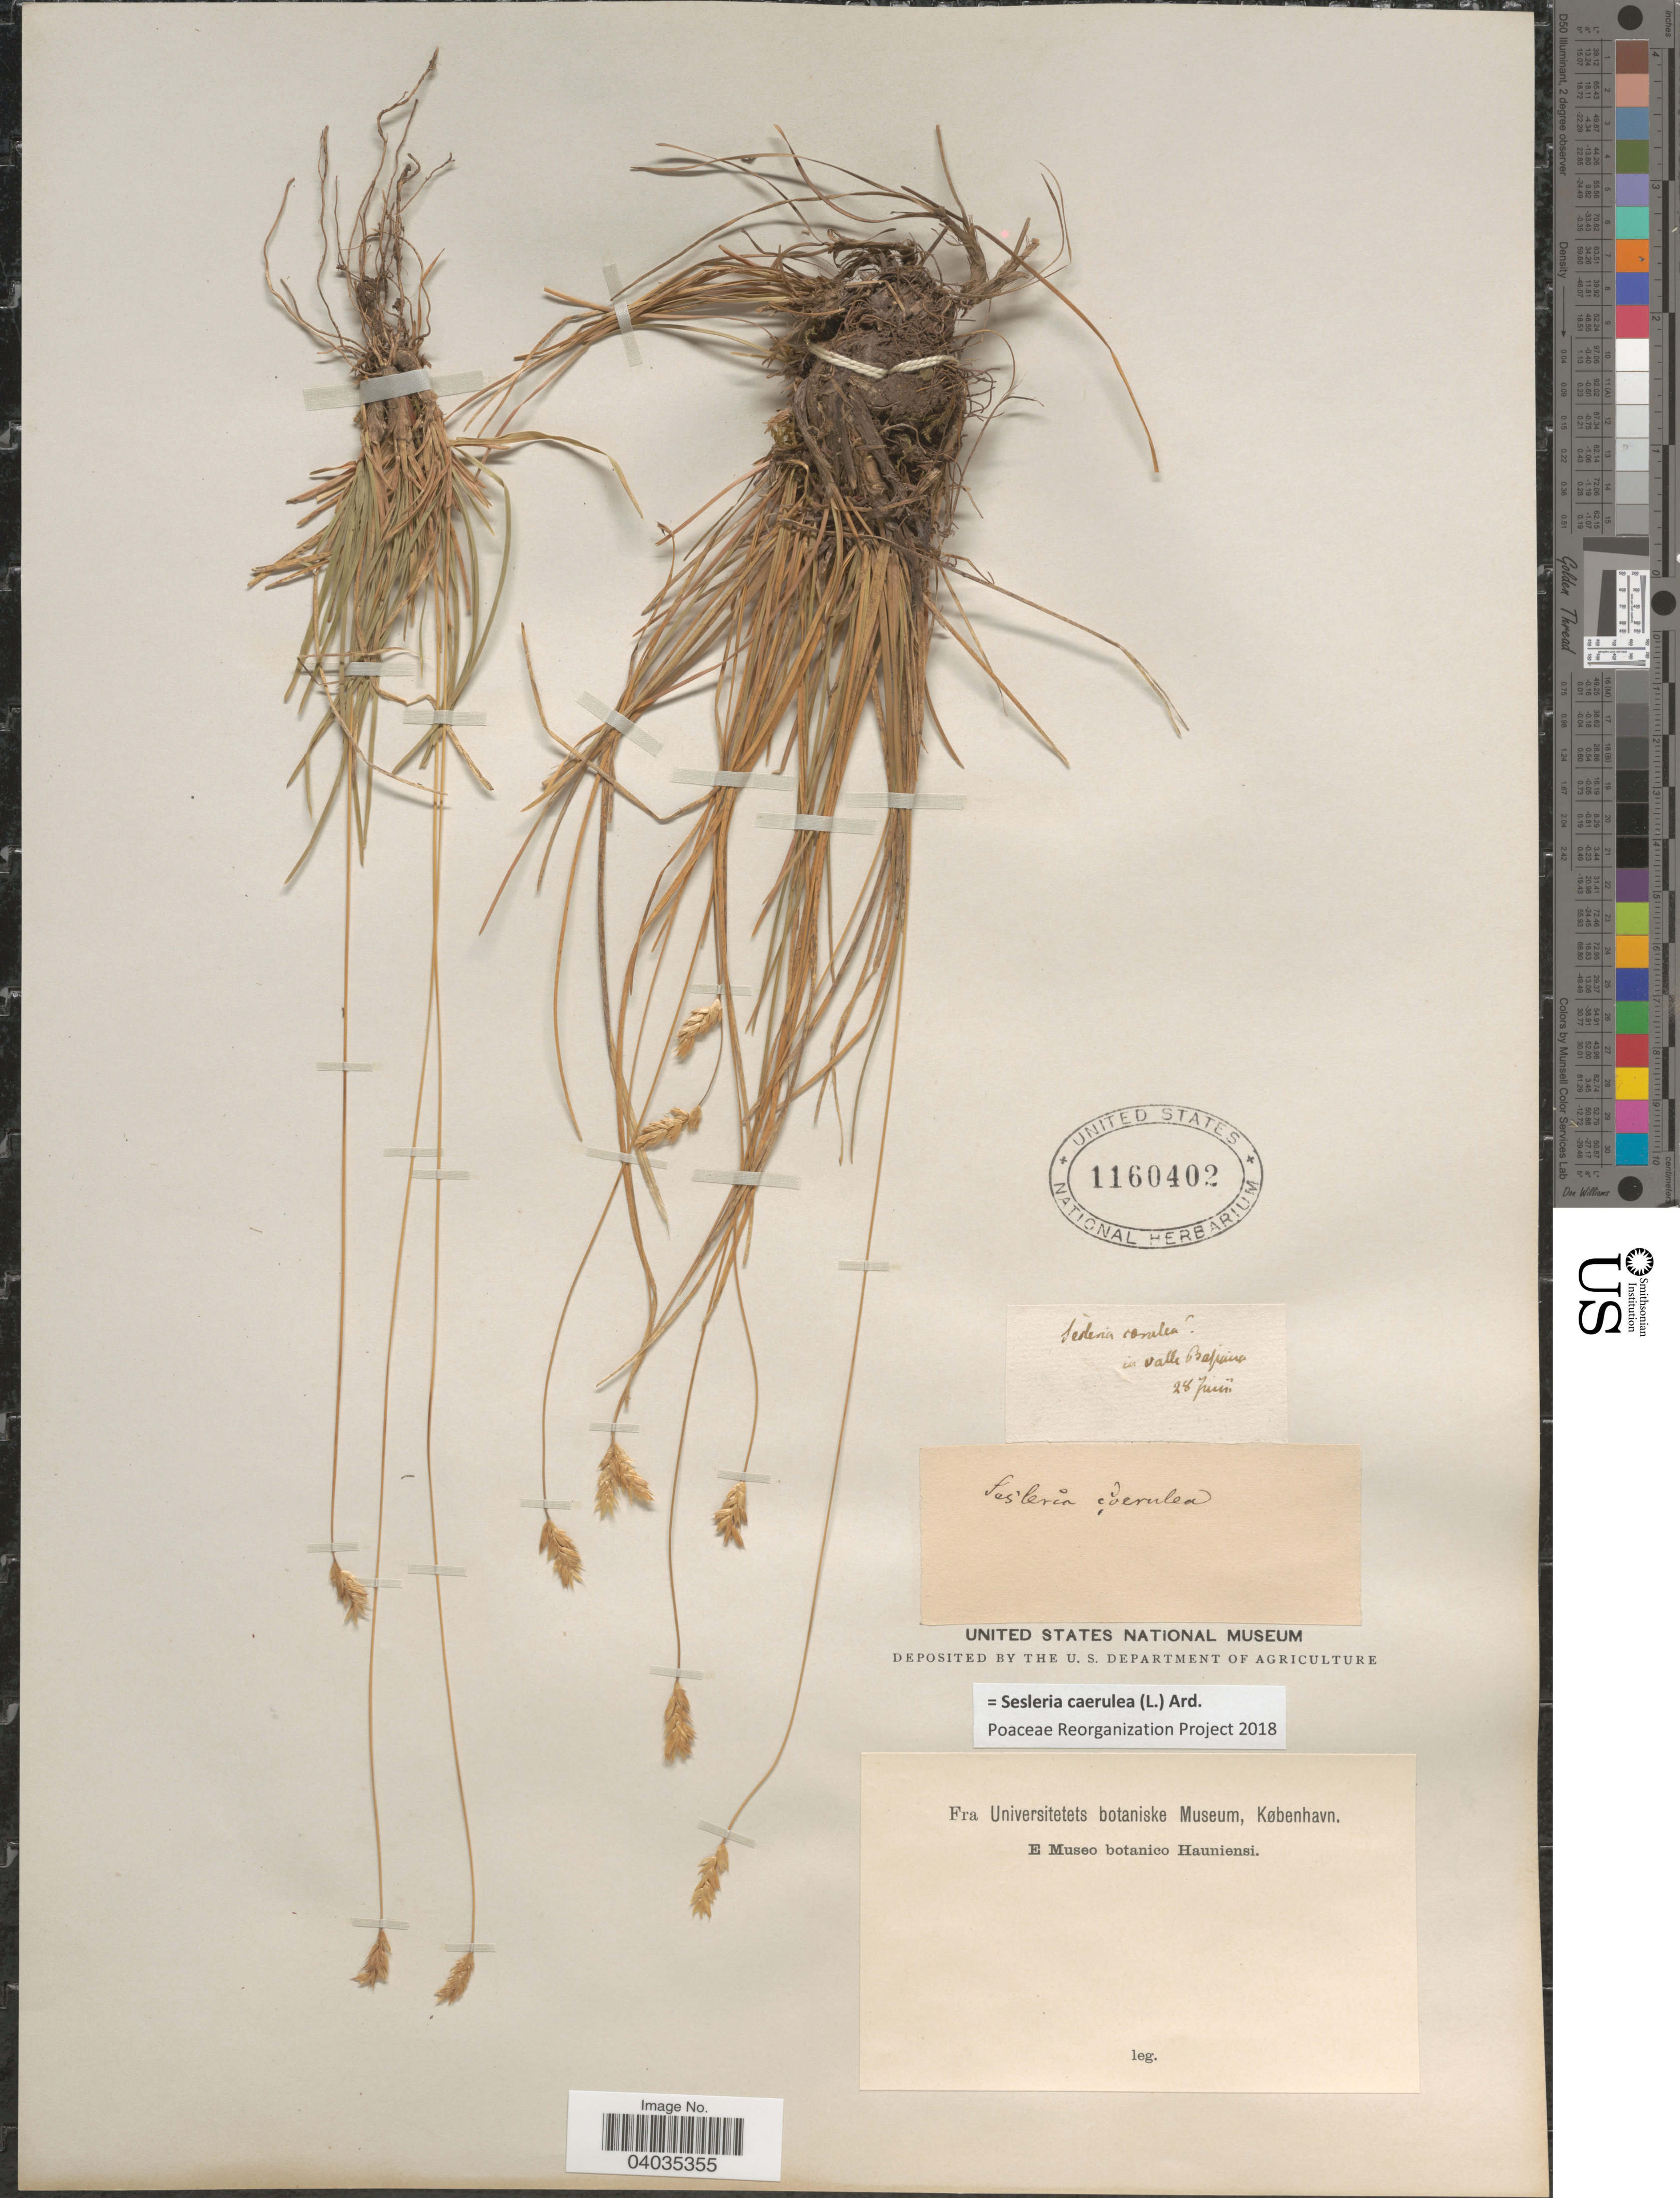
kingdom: Plantae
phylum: Tracheophyta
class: Liliopsida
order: Poales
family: Poaceae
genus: Sesleria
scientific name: Sesleria caerulea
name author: (L.) Ard.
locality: In valle Bafraino [interpreted].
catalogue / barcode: US 1160402